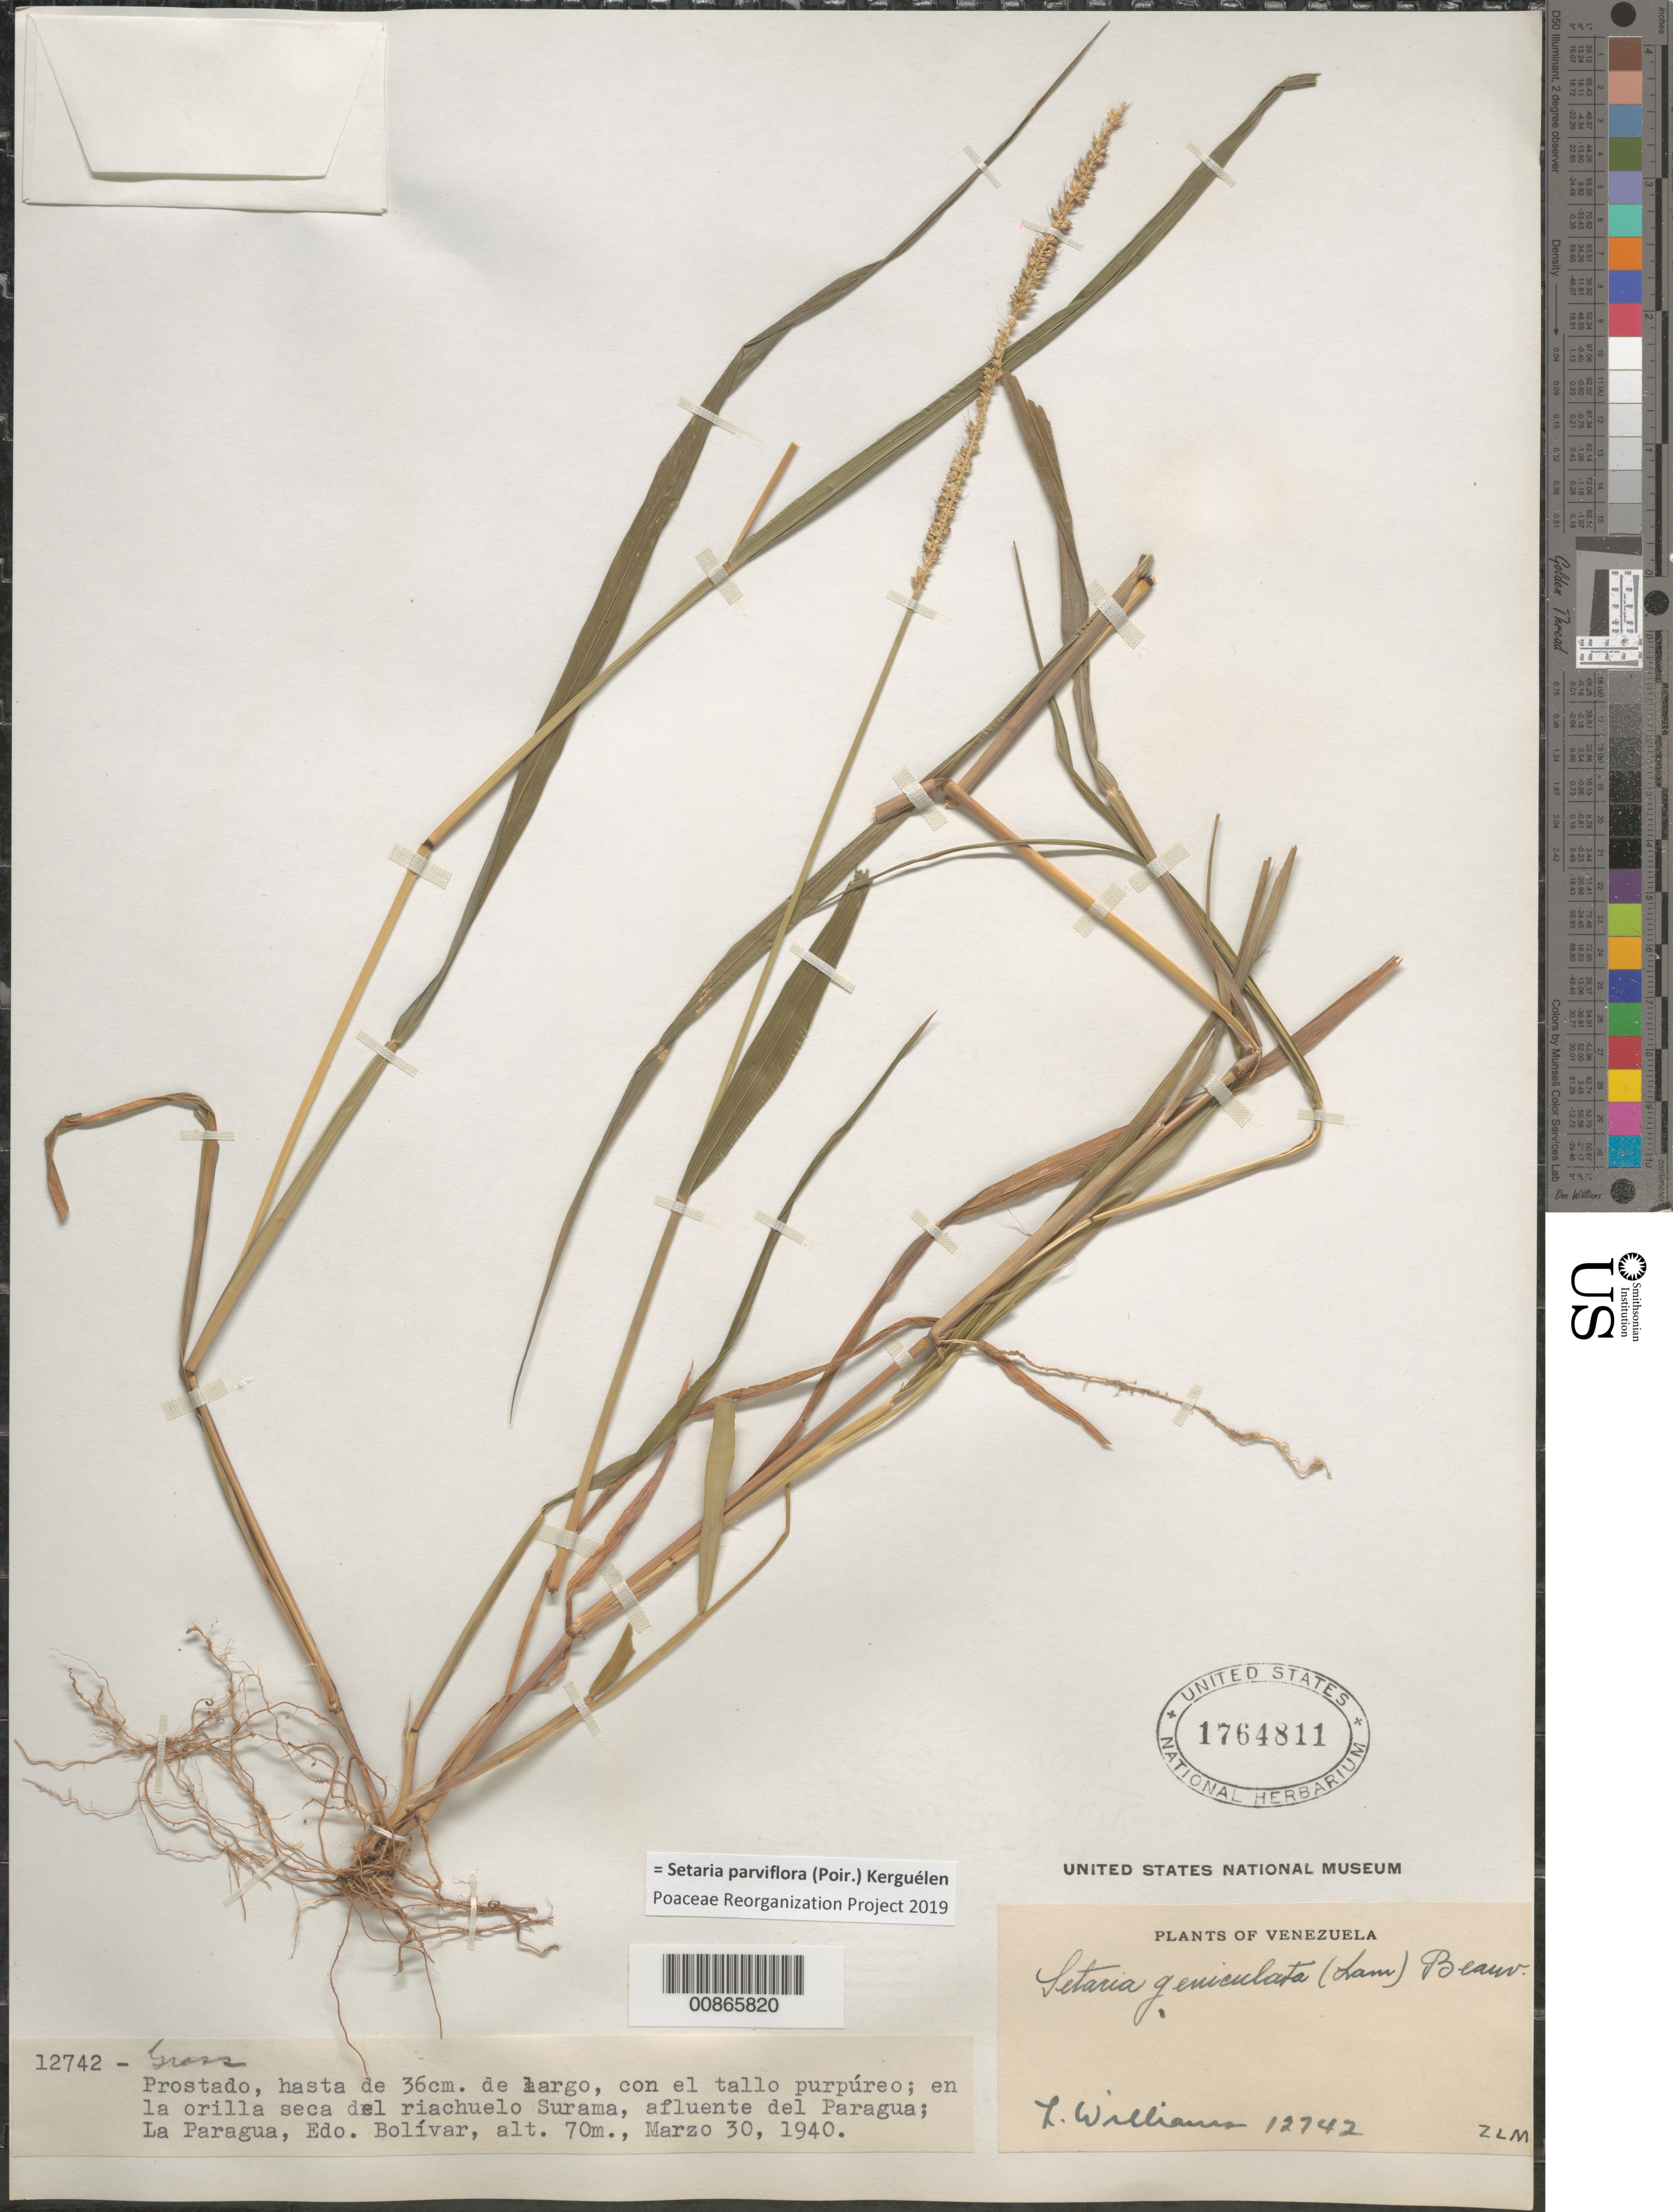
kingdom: Plantae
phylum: Tracheophyta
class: Liliopsida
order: Poales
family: Poaceae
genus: Setaria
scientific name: Setaria parviflora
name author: (Poir.) Kerguélen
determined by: Poaceae Reorganization Project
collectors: Ll. Williams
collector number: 12742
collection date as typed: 30-Mar-40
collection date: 1940-03-30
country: Venezuela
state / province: Bolívar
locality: La Paragua, riachuelo Surama, afluente del Paragua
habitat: Orilla seca del riachuelo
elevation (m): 70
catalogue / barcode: US 1764811